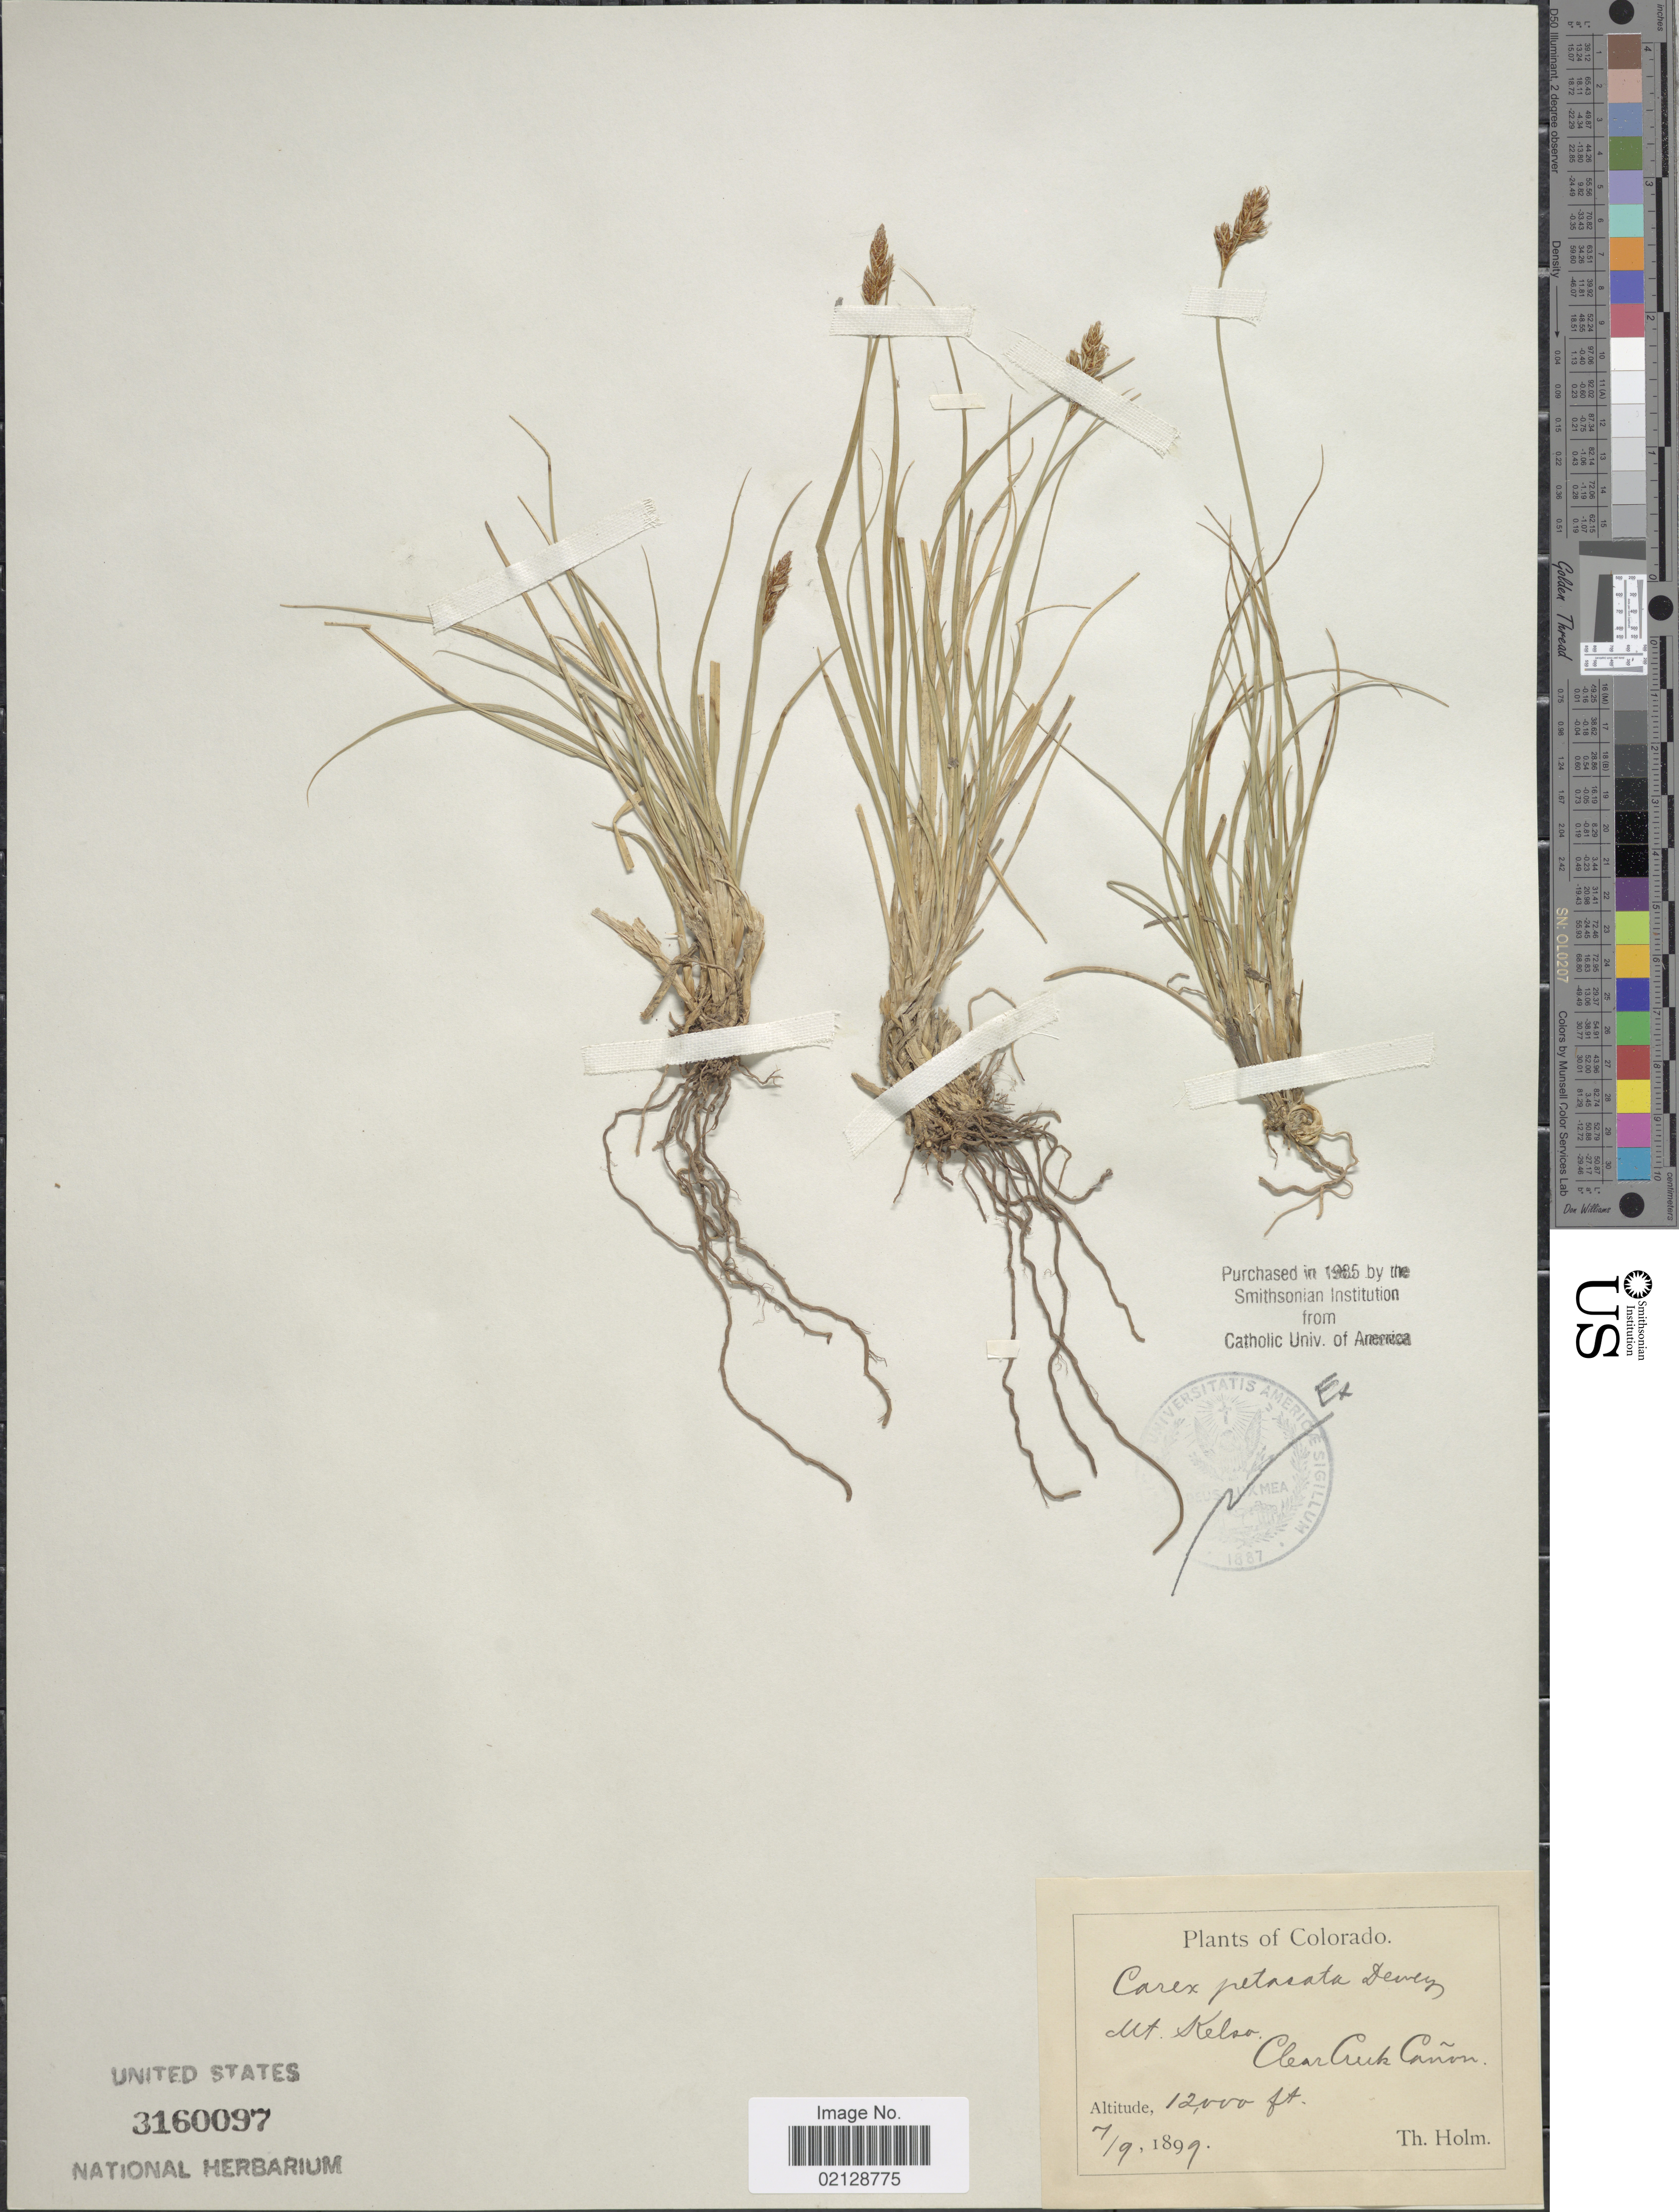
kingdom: Plantae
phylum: Tracheophyta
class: Liliopsida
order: Poales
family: Cyperaceae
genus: Carex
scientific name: Carex petasata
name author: Dewey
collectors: T. Holm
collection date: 1899-09-07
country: United States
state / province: Colorado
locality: Mt. Kelso, Clear Creek Canon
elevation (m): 3658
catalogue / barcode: US 3160097